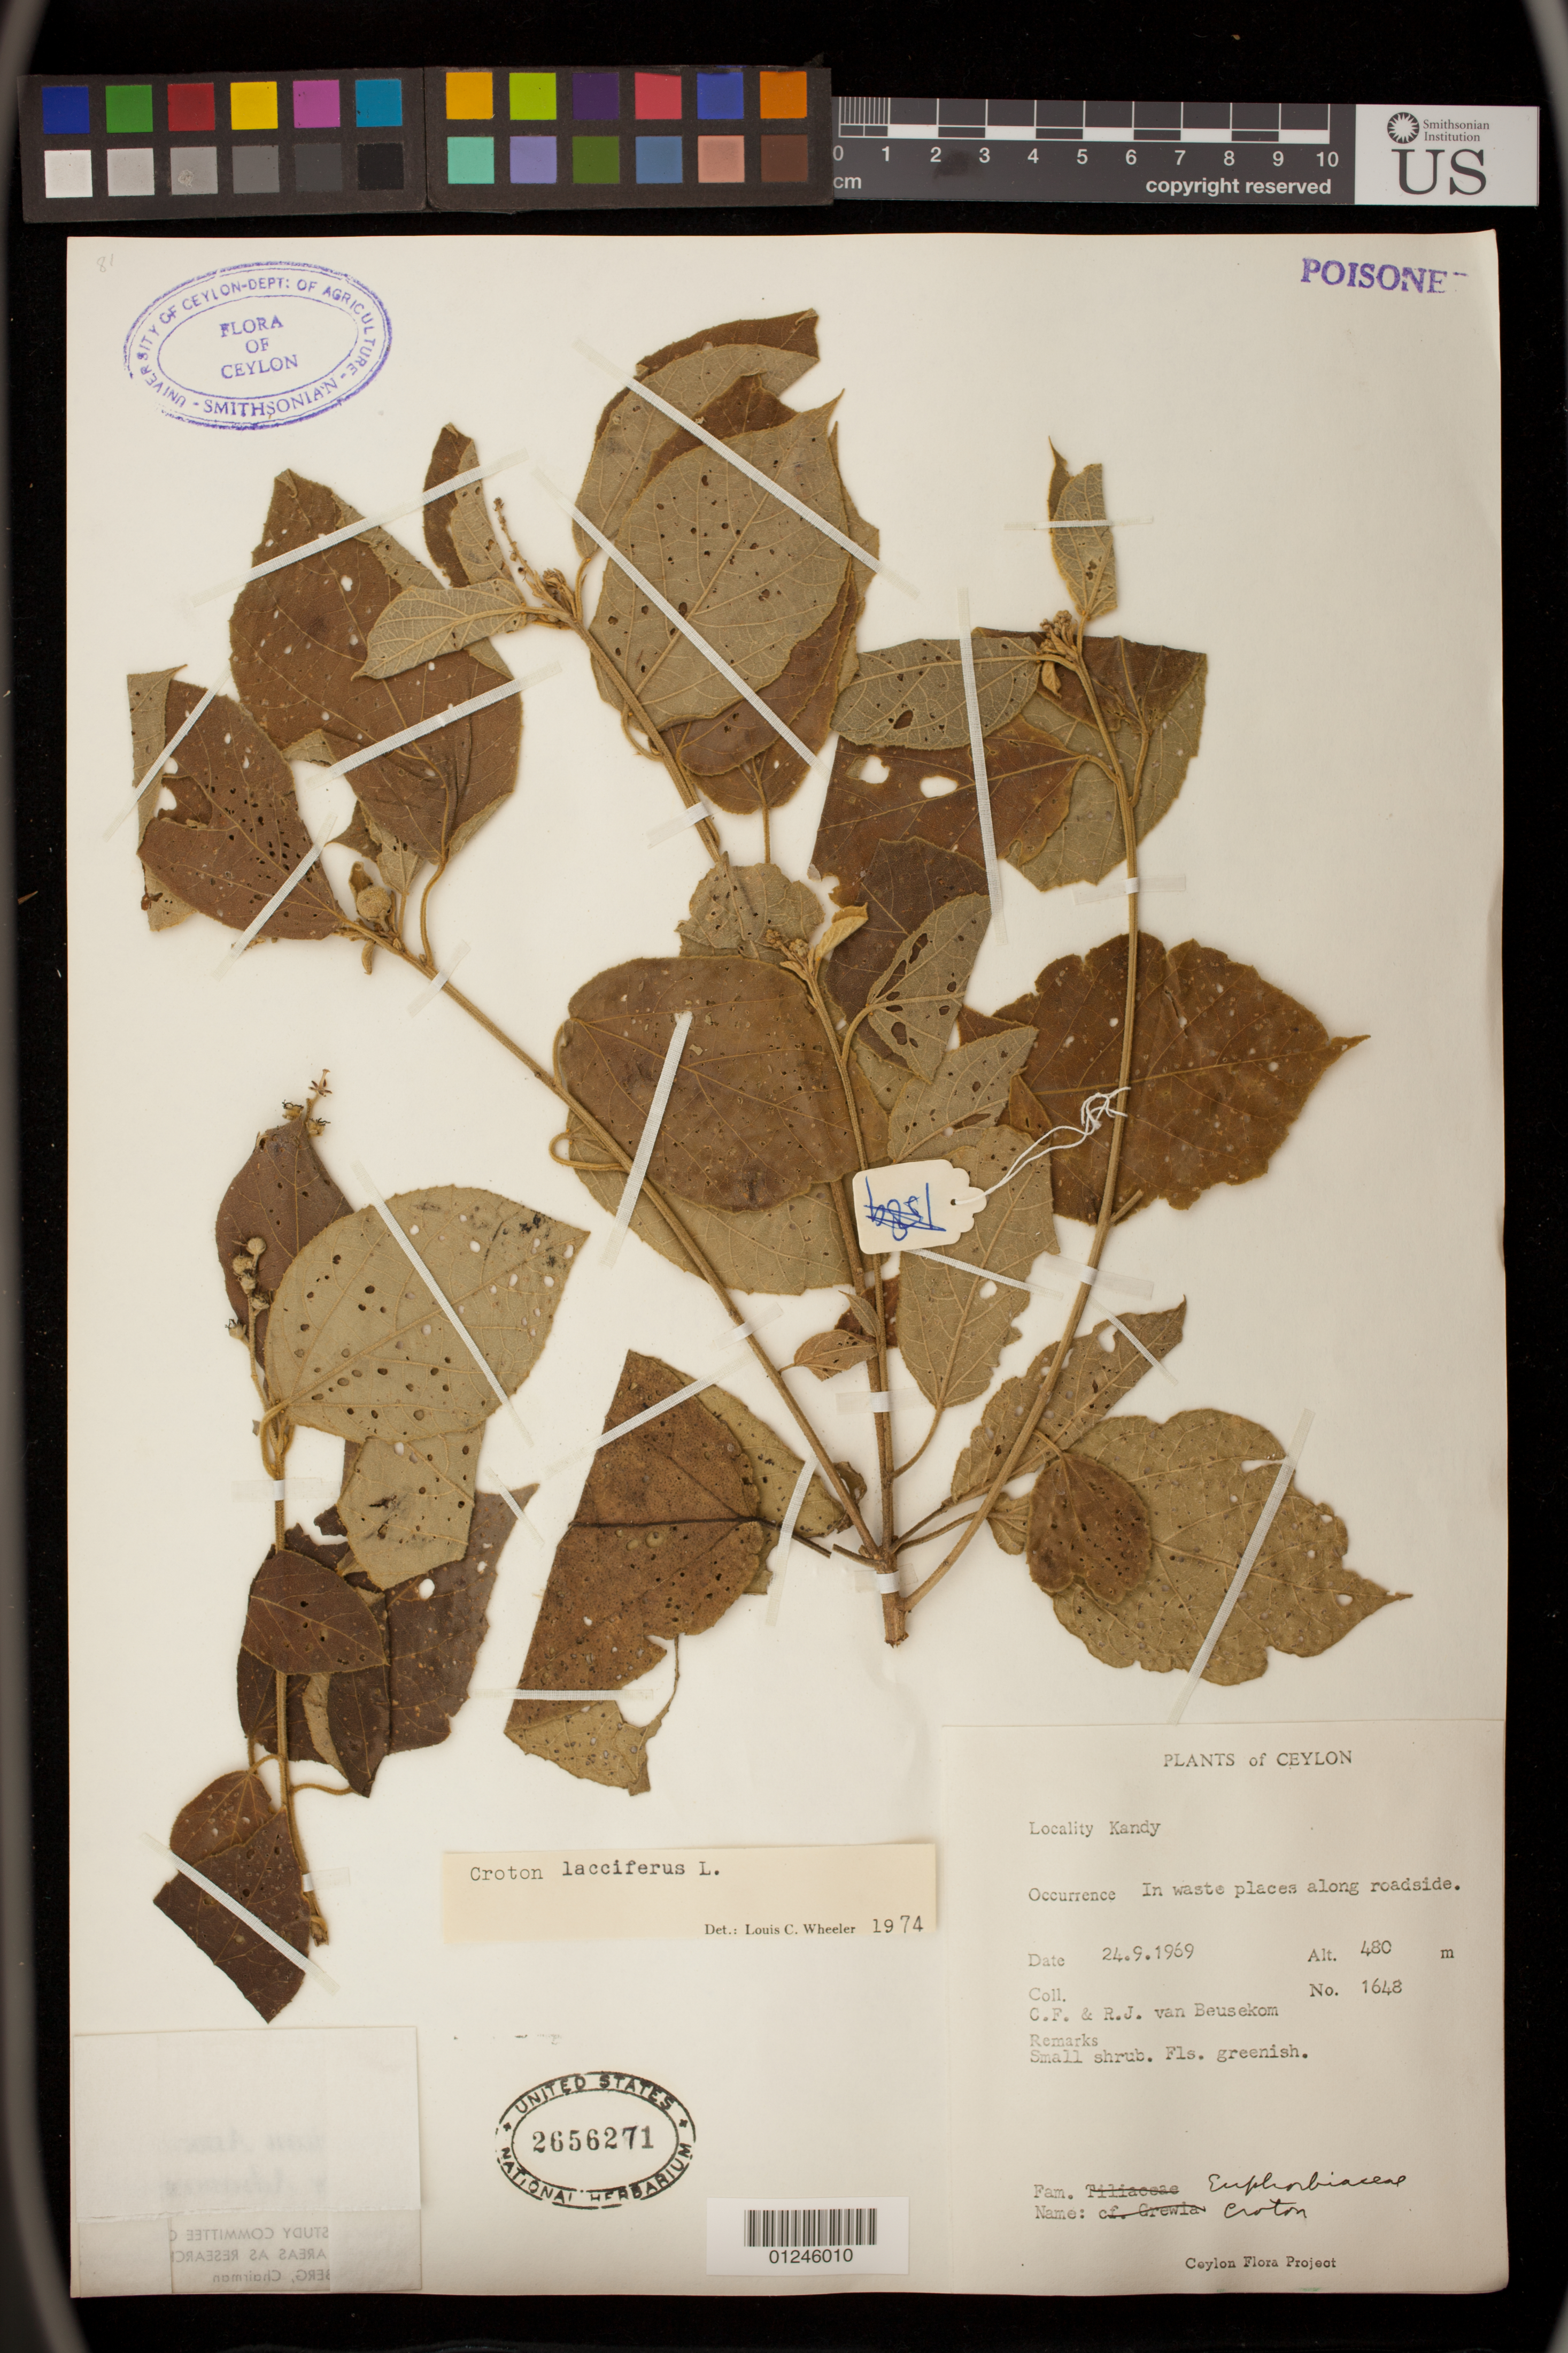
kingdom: Plantae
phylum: Tracheophyta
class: Magnoliopsida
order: Malpighiales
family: Euphorbiaceae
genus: Croton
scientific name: Croton lacciferus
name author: Blanco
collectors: C. F. Beusekom & R. Van Beusekom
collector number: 1648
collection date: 1969-09-24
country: Sri Lanka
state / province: Central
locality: In waste places along roadside. Kandy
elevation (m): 480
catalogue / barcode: US 2656271